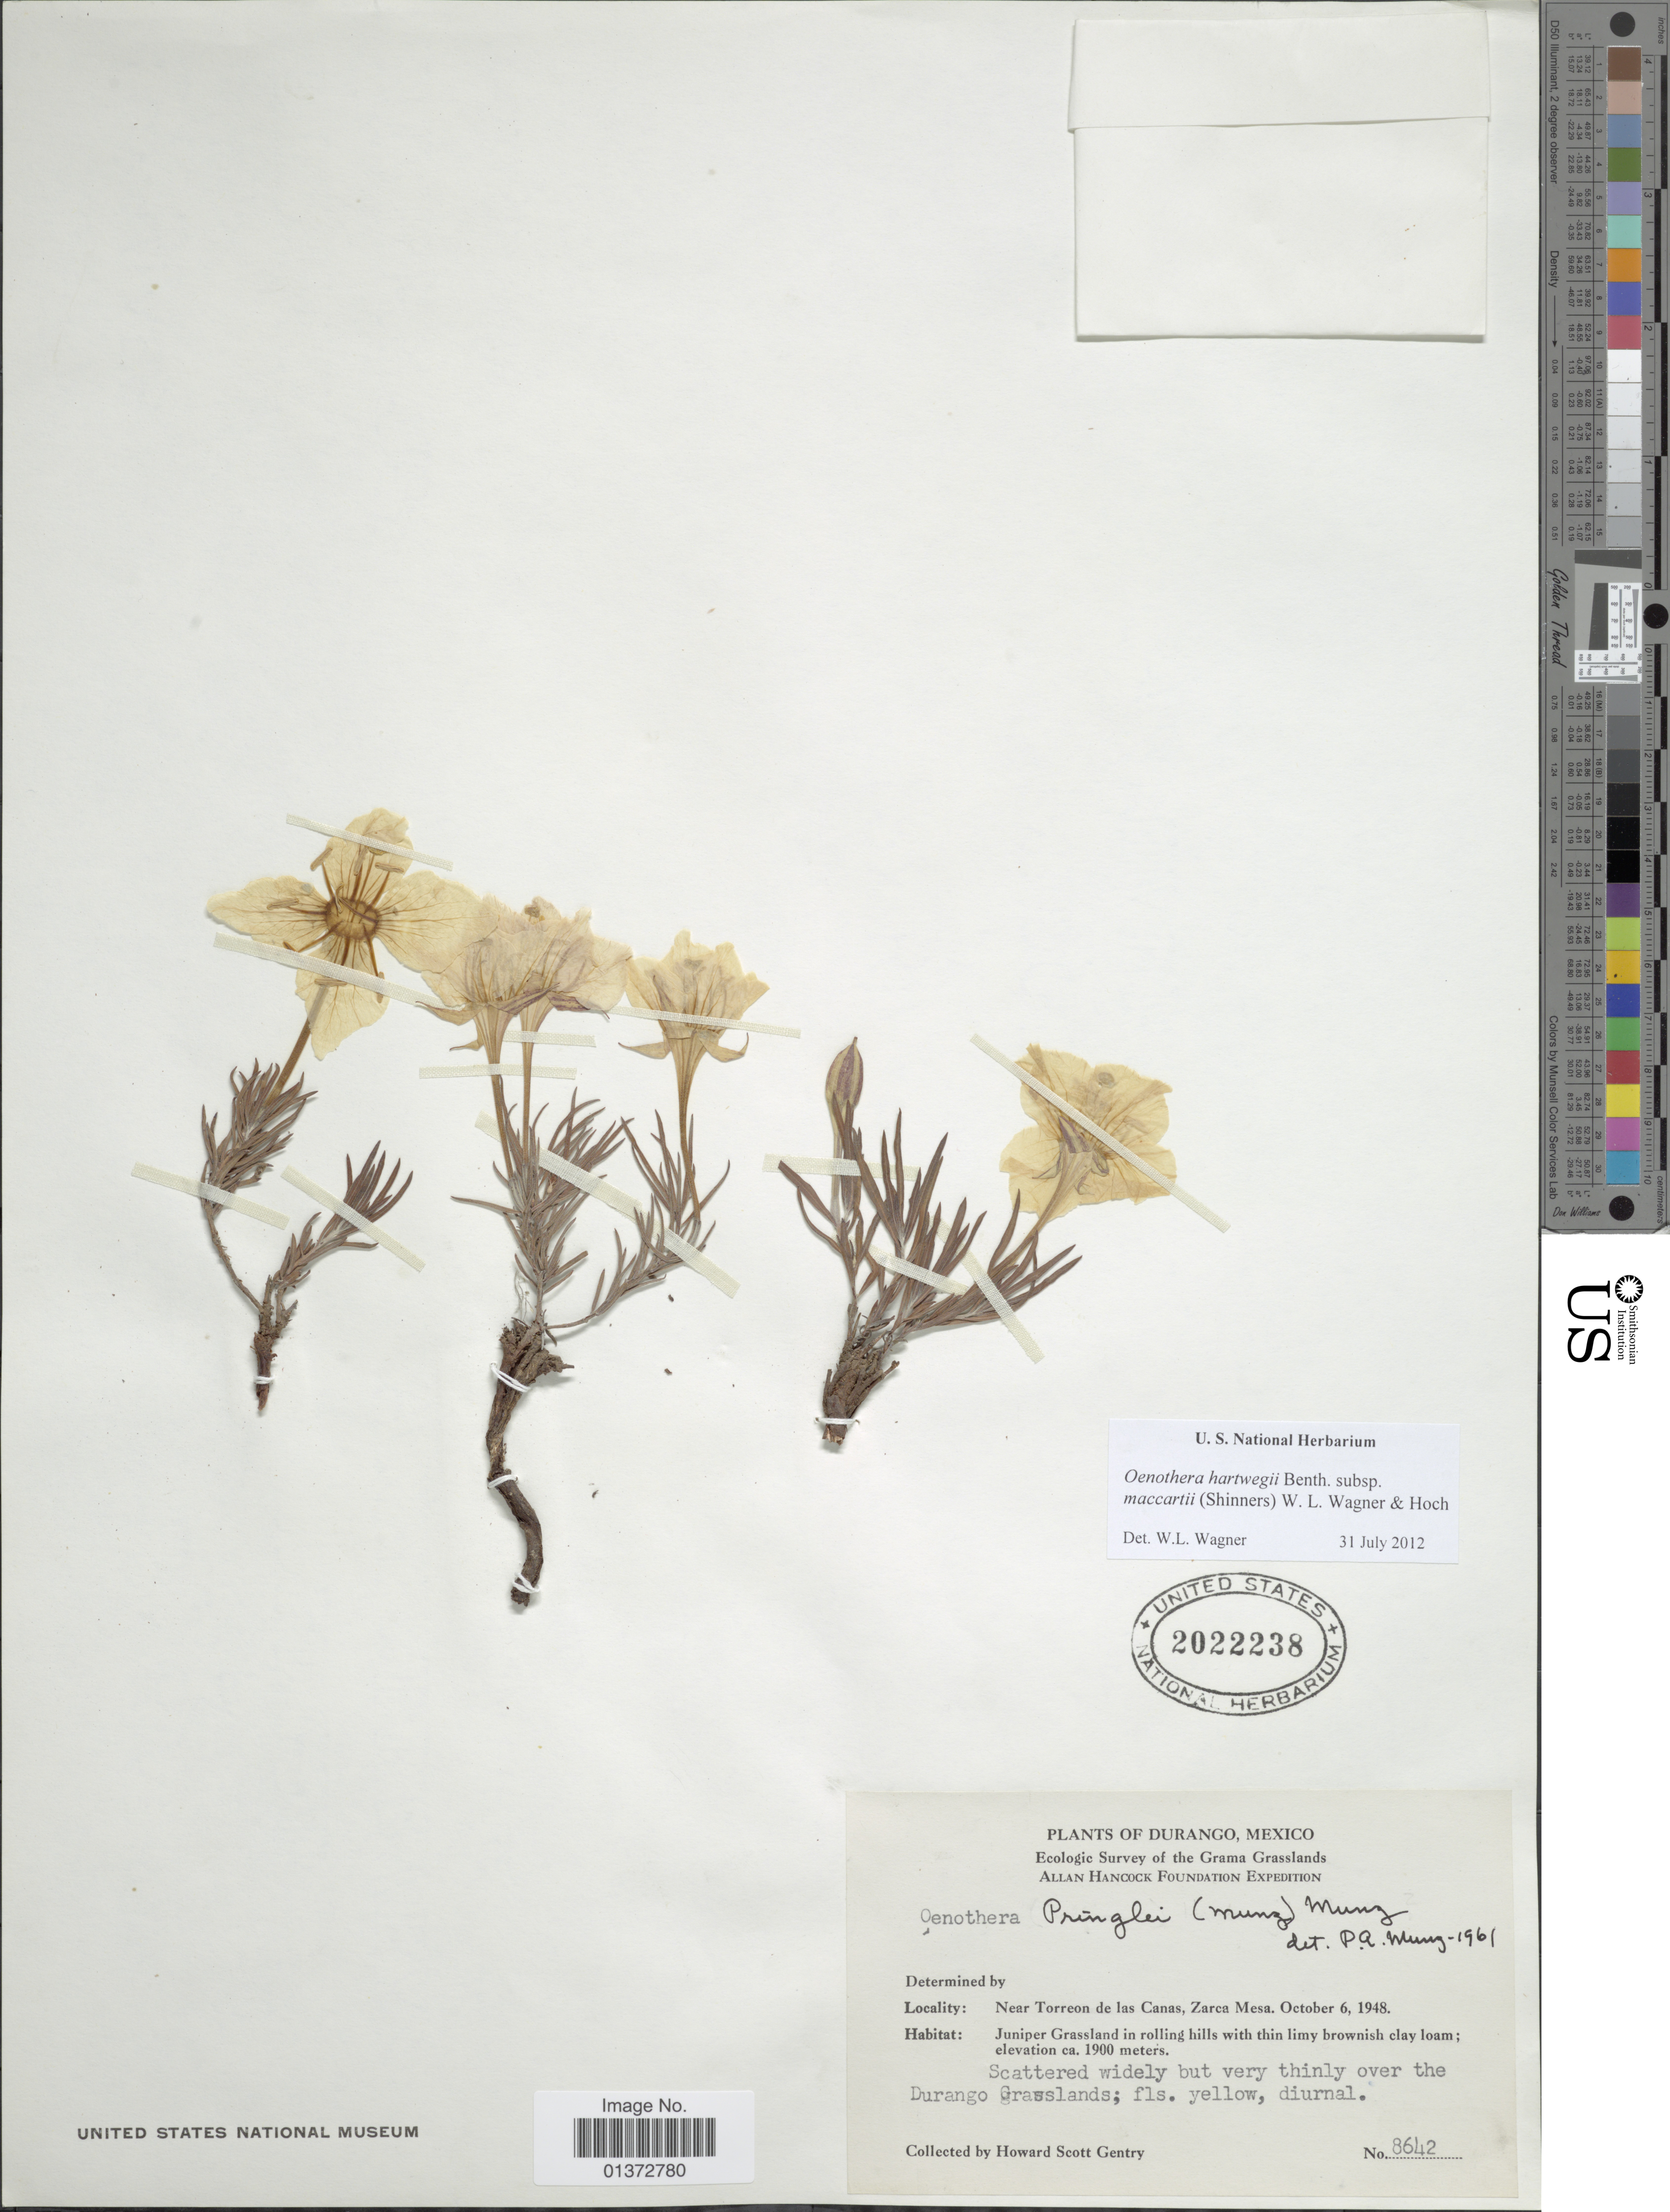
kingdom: Plantae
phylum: Tracheophyta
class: Magnoliopsida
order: Myrtales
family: Onagraceae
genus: Oenothera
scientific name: Oenothera hartwegii subsp. maccartii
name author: (Shinners) W.L. Wagner & Hoch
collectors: H. S. Gentry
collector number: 8642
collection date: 1948-10-06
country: Mexico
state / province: Durango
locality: Near Torreon de las Canas, Zarca Mesa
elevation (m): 1900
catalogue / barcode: US 2022238